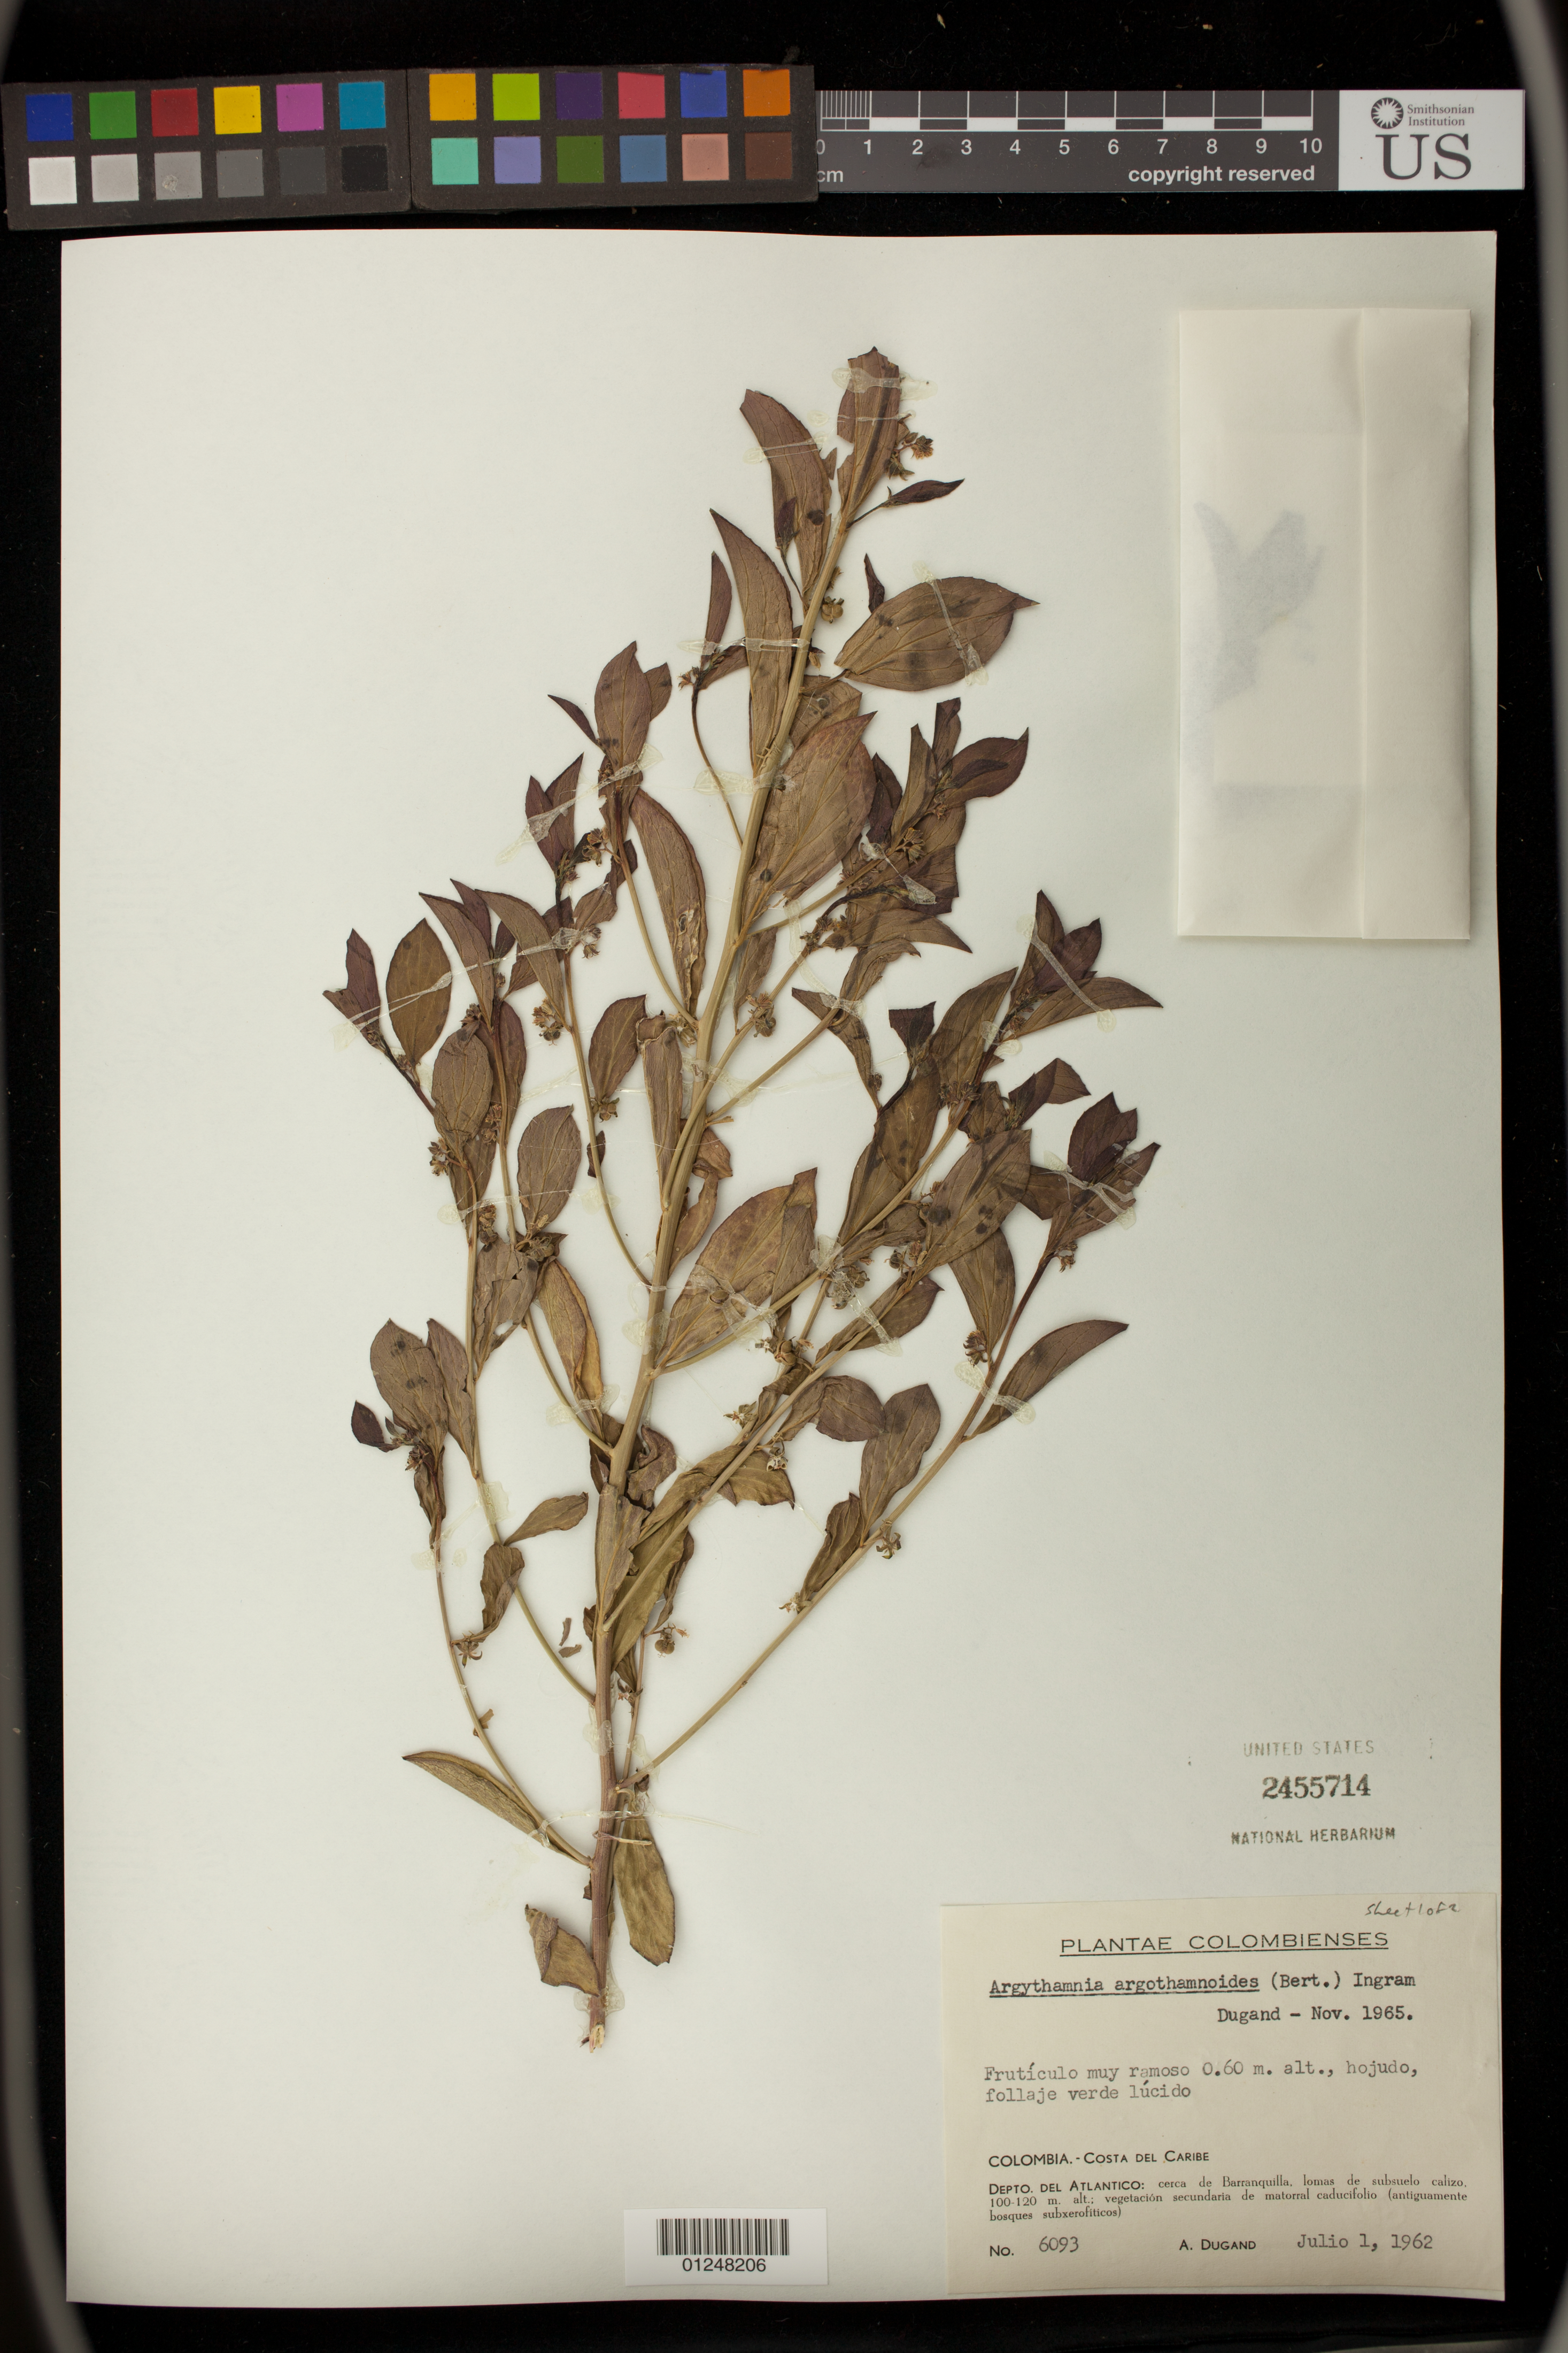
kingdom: Plantae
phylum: Tracheophyta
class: Magnoliopsida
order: Malpighiales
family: Euphorbiaceae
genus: Argythamnia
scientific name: Argythamnia argothamnoides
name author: (Bertero & Spreng.) J.W. Ingram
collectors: A. Dugand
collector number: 6093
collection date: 1962-07-01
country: Colombia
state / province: Atlantico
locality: Costa del Caribe. Cerca de Barranquillo, lomas de subsuelo calizo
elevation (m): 100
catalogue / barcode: US 2455714